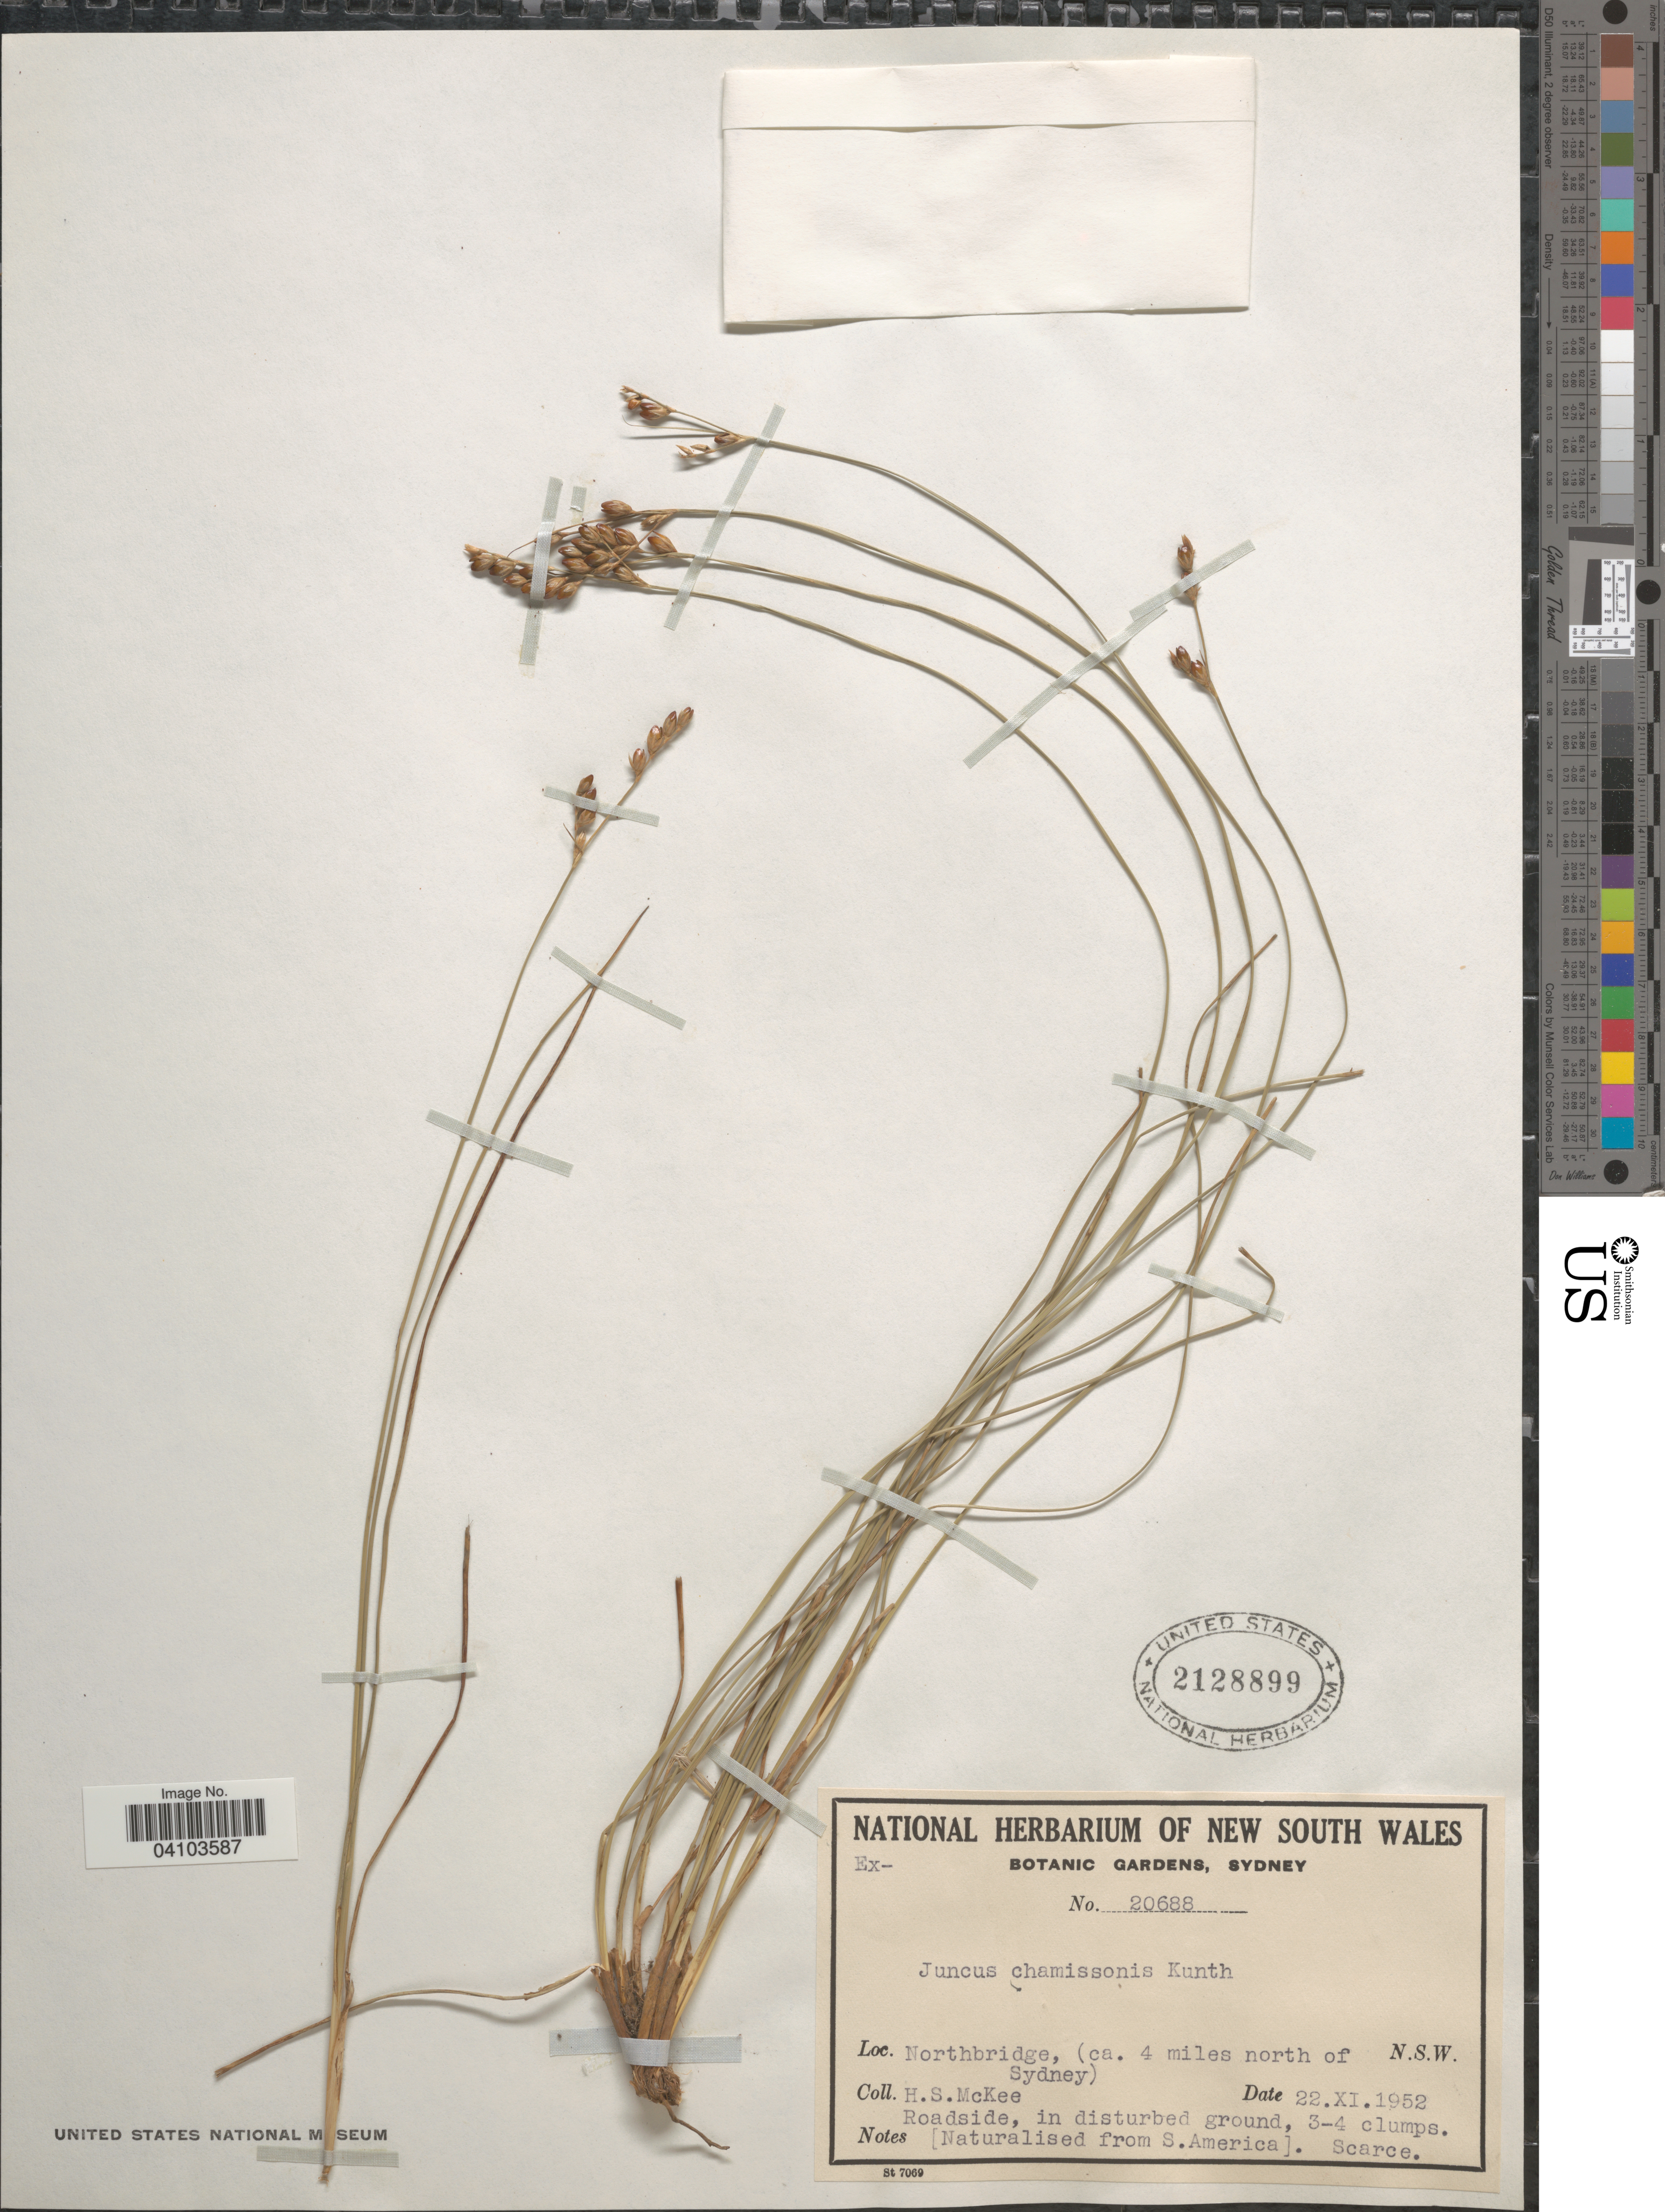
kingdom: Plantae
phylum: Tracheophyta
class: Liliopsida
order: Poales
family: Juncaceae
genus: Juncus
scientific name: Juncus chamissonis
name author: Kunth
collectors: H. S. McKee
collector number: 20688?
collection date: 1952-11-22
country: Australia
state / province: New South Wales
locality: Northbridge, (ca. 4 miles north of Sydney).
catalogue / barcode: US 2128899